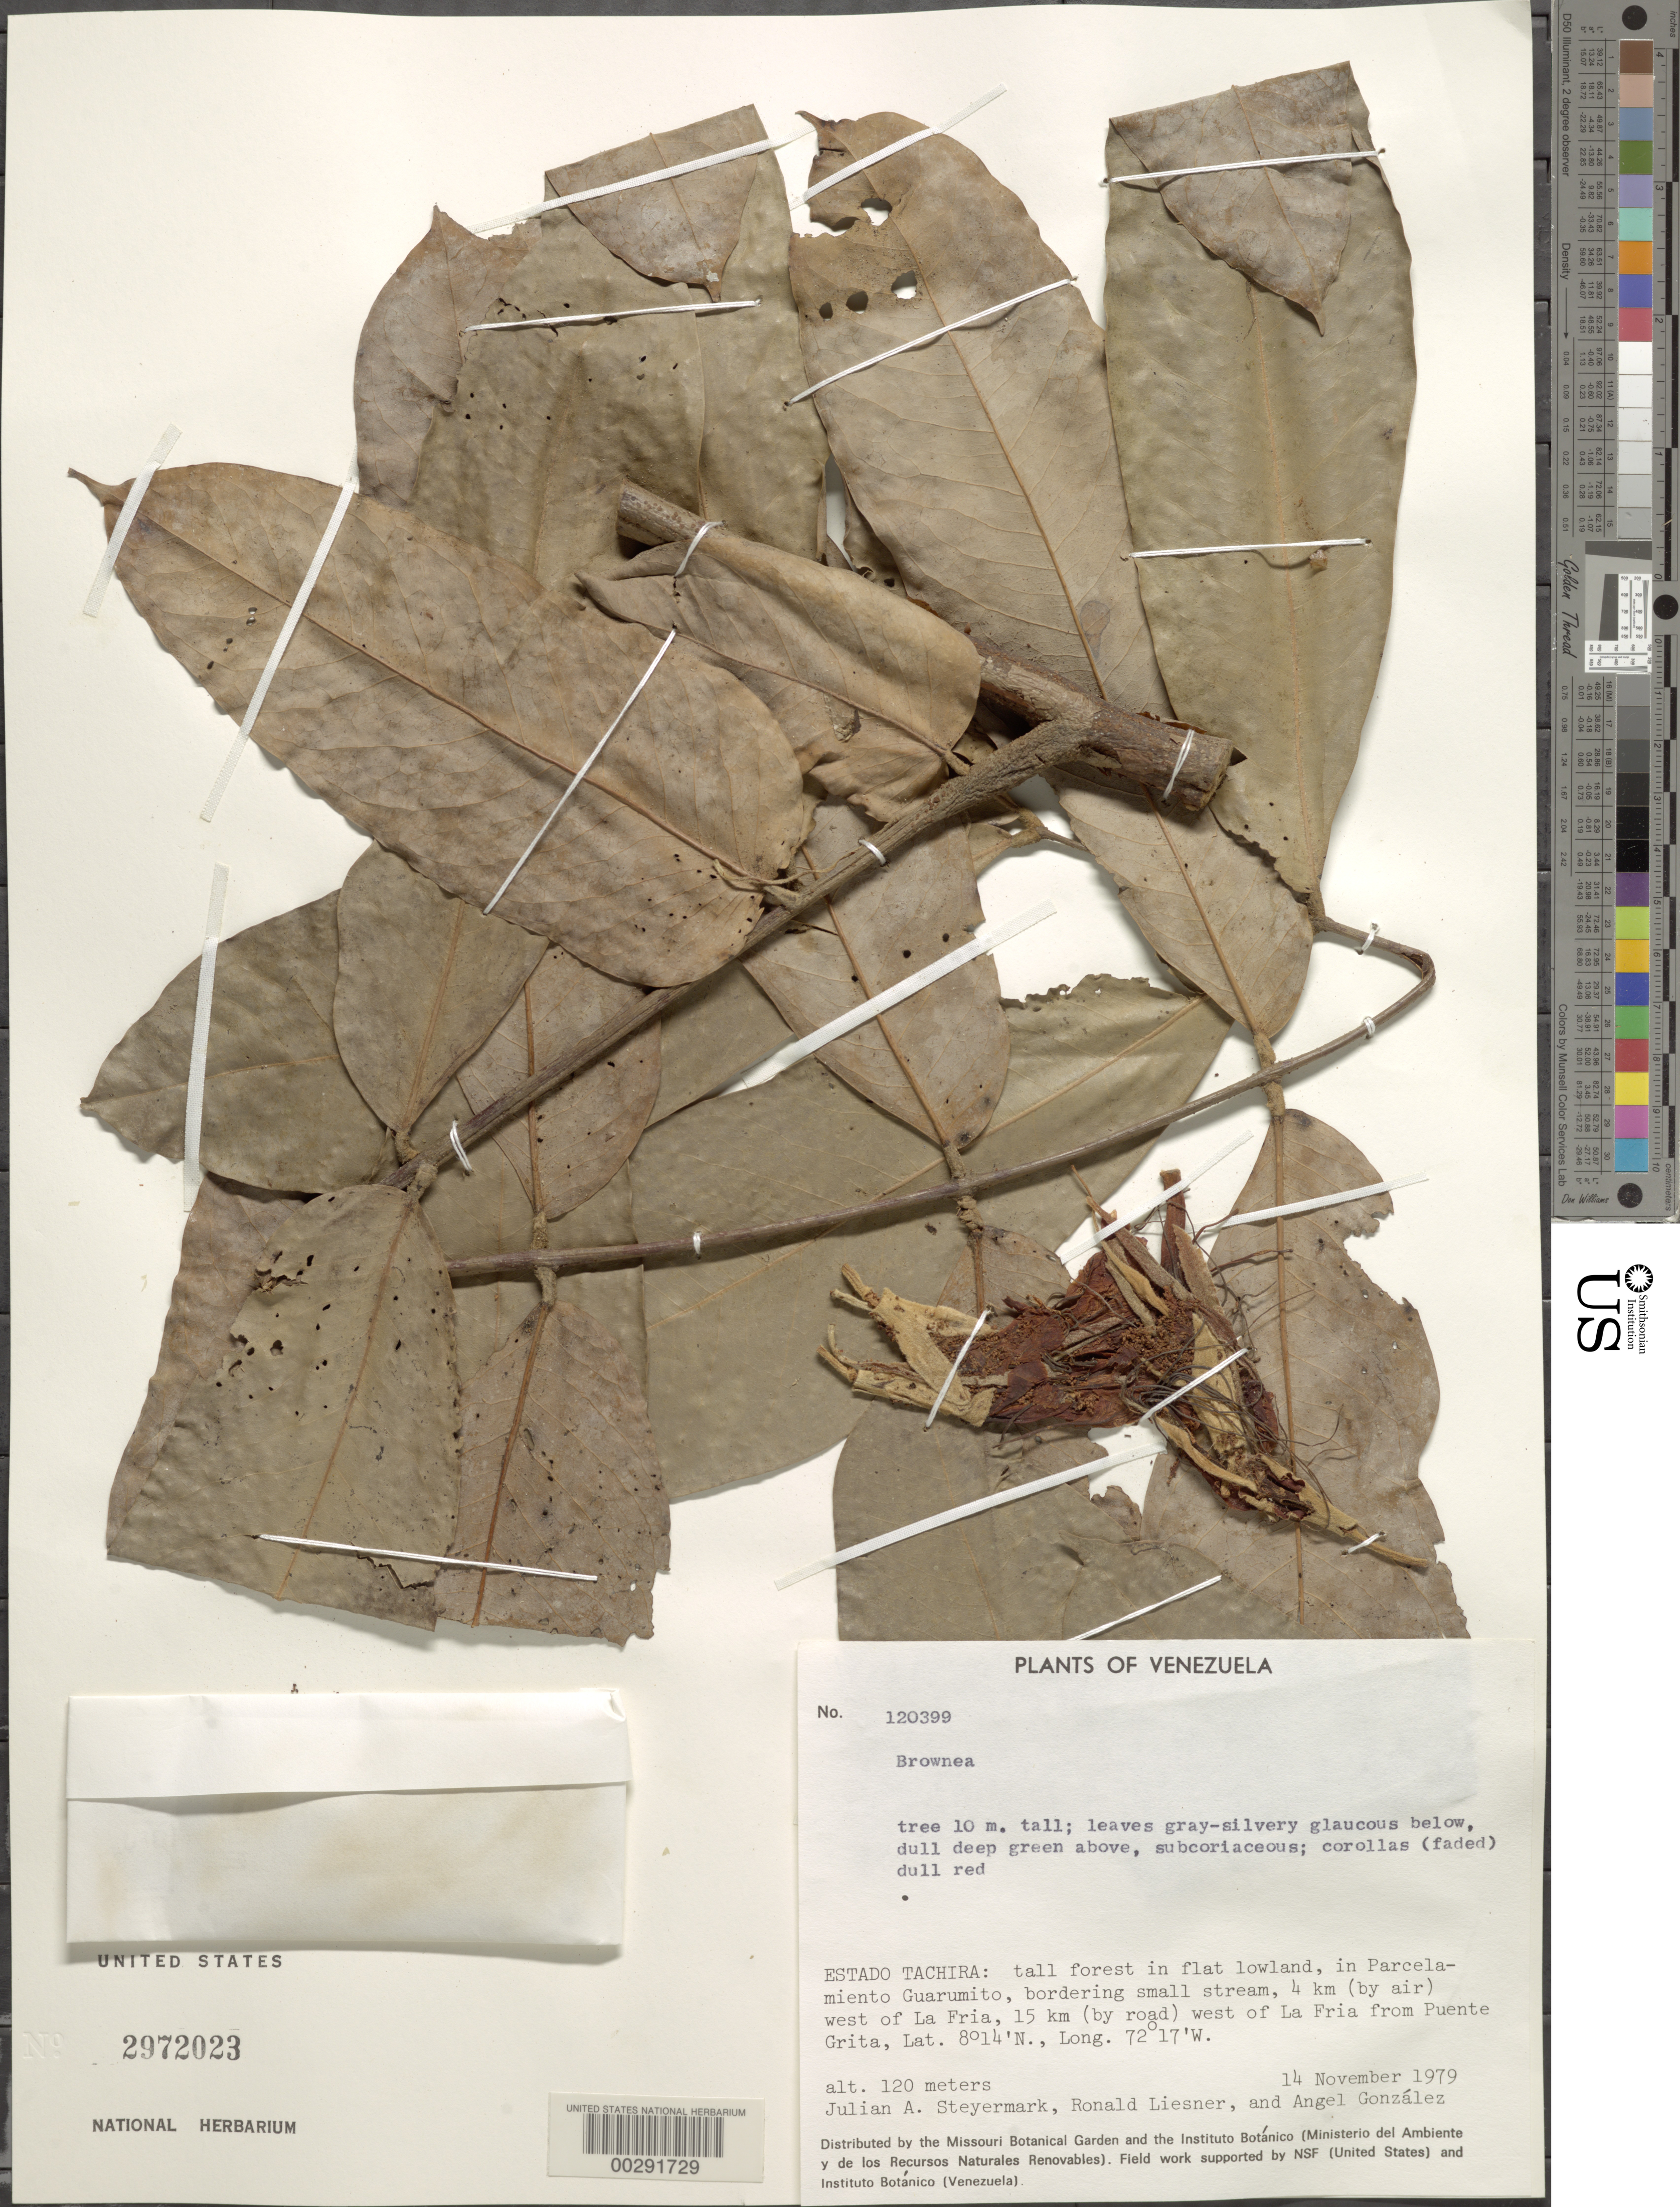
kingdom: Plantae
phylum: Tracheophyta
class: Magnoliopsida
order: Fabales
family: Fabaceae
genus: Brownea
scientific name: Brownea macrophylla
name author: B.L. Linden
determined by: Santos-Silva, J.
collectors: J. Steyermark, R. L. Liesner & A. C. González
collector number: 120399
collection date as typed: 14 Nov 1979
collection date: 1979-11-14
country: Venezuela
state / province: Tachira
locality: In parcelamiento guarumito, 4 km by air w of la fria, 15 km by road w of la fria from puente girta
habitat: Tall forest in flat lowland, bordering small stream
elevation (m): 120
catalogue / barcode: US 2972023